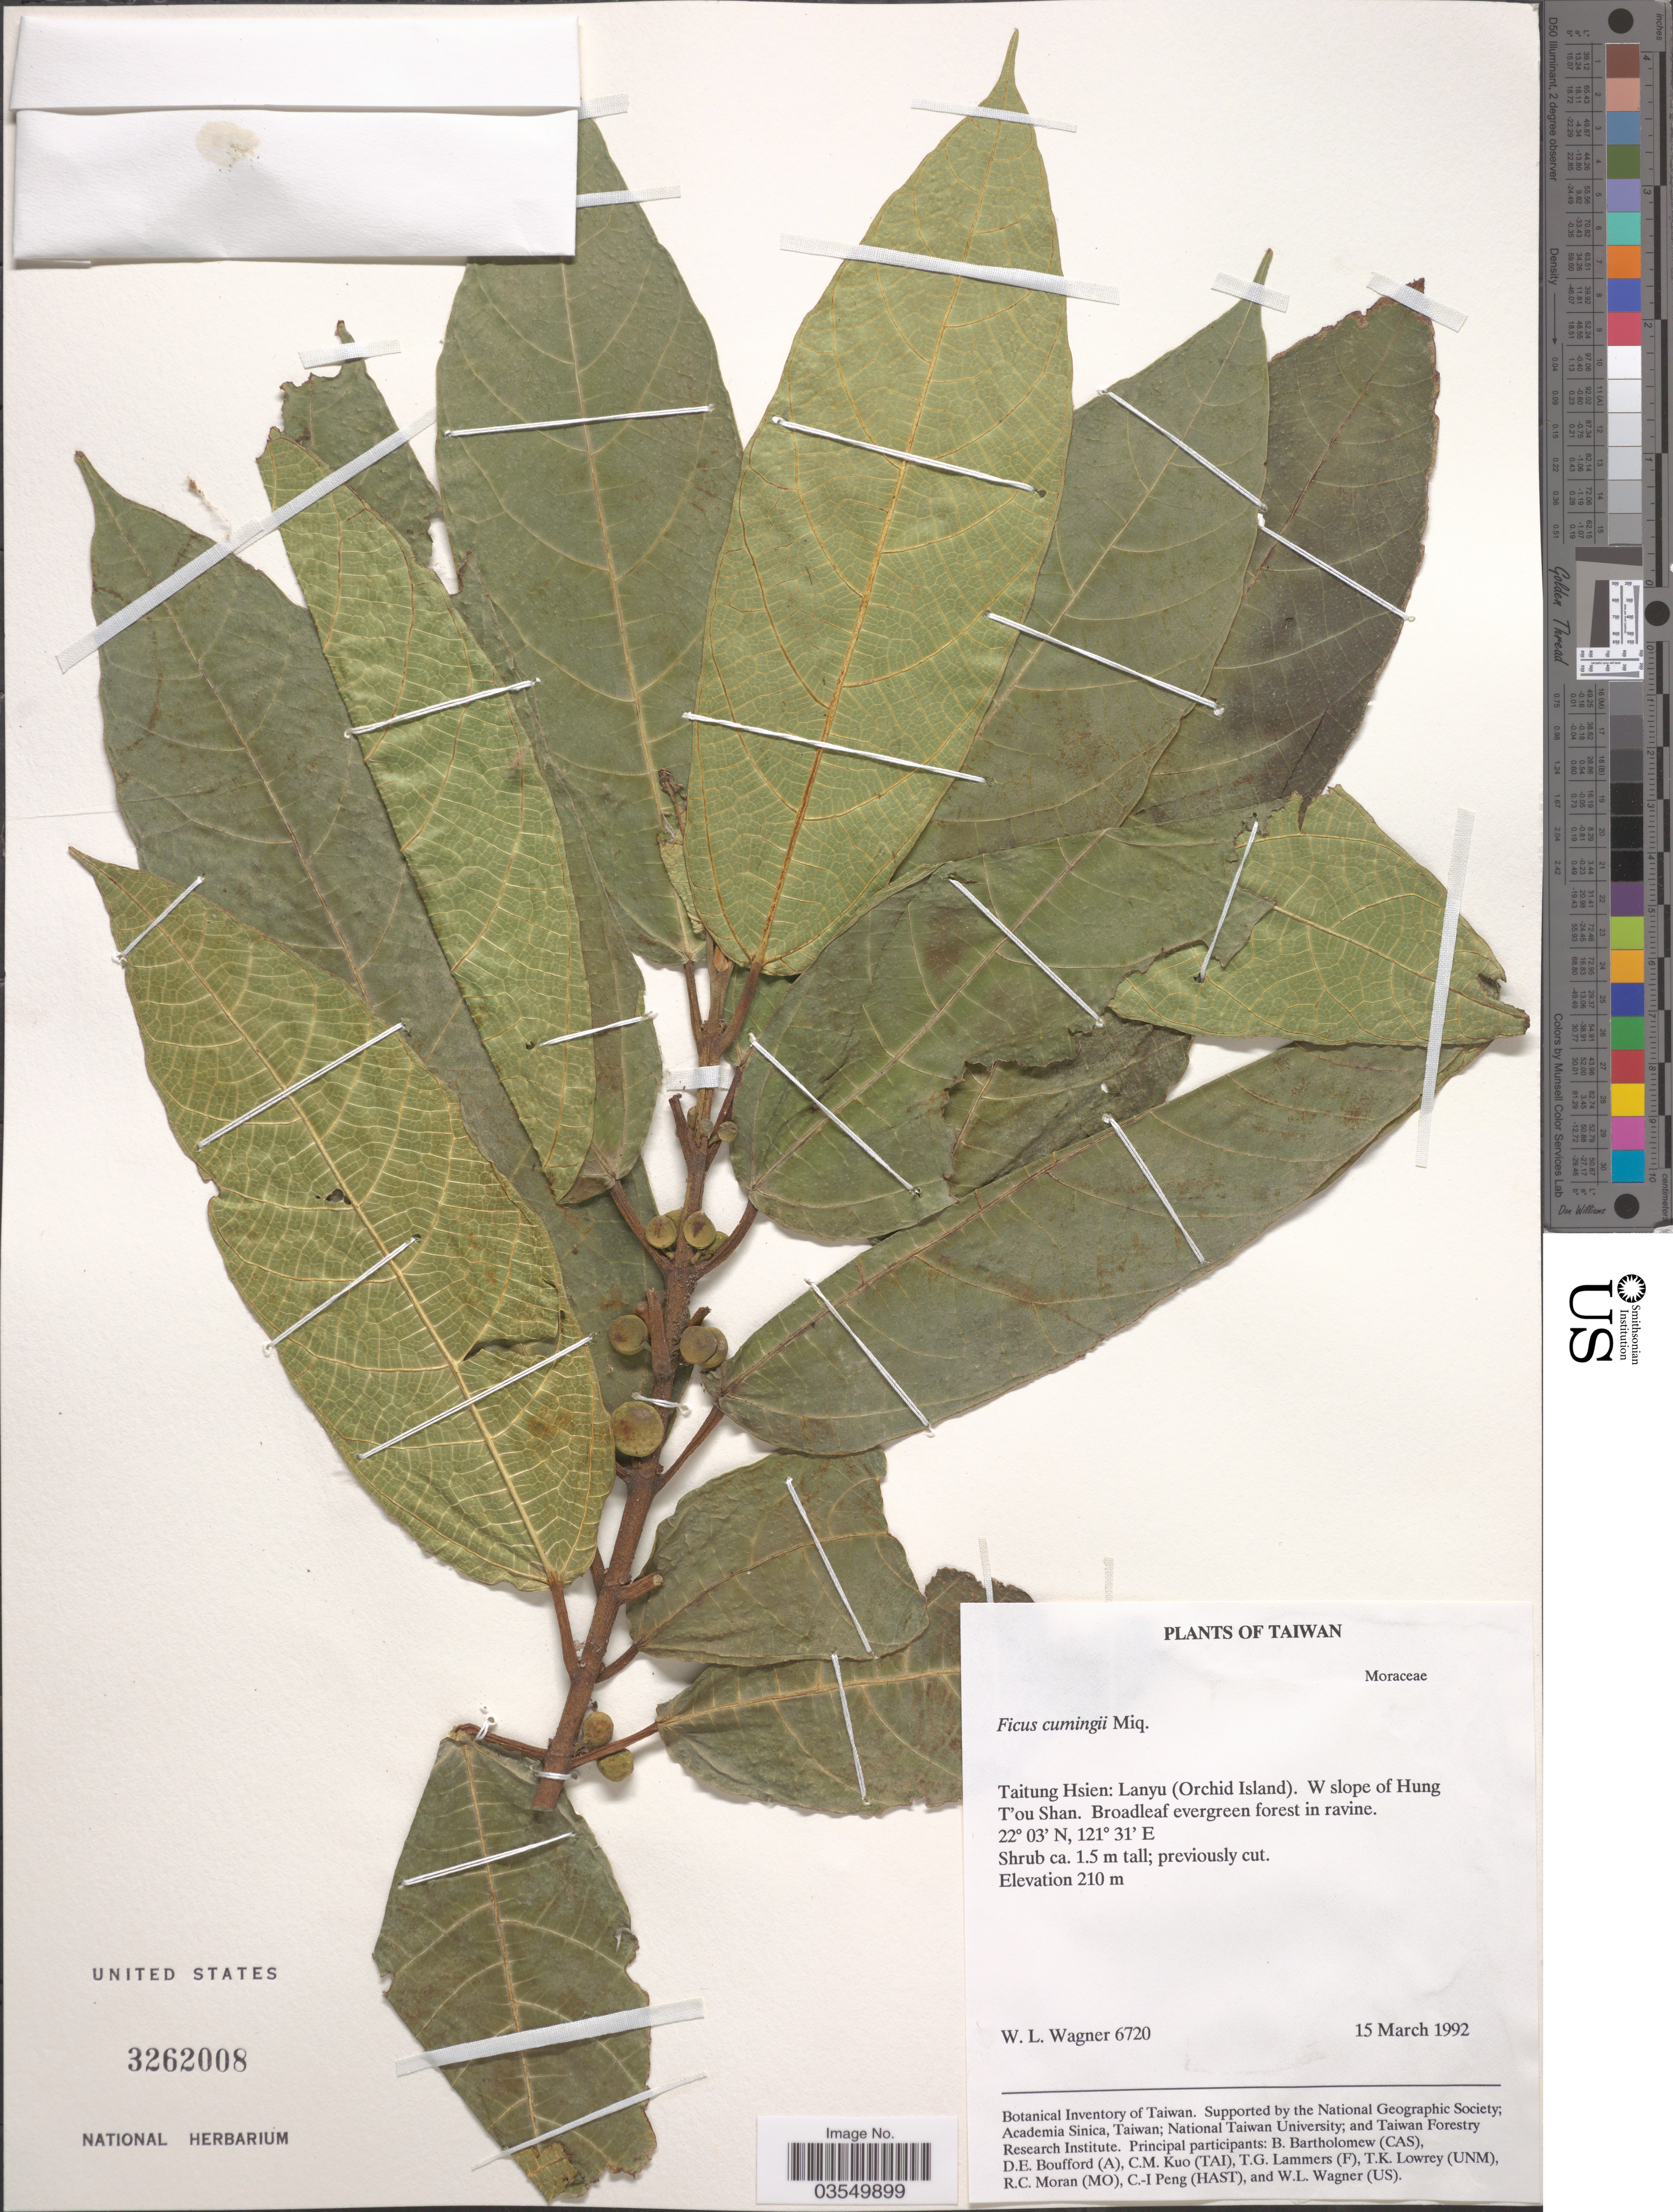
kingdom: Plantae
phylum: Tracheophyta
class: Magnoliopsida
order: Rosales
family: Moraceae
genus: Ficus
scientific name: Ficus cumingii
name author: Miq.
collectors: W. L. Wagner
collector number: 6720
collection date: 1992-03-15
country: Taiwan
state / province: Taitung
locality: Taitung Hsien: Lanyu (Orchid Island). W slope of hung T'ou Shan.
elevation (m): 210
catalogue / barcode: US 3262008